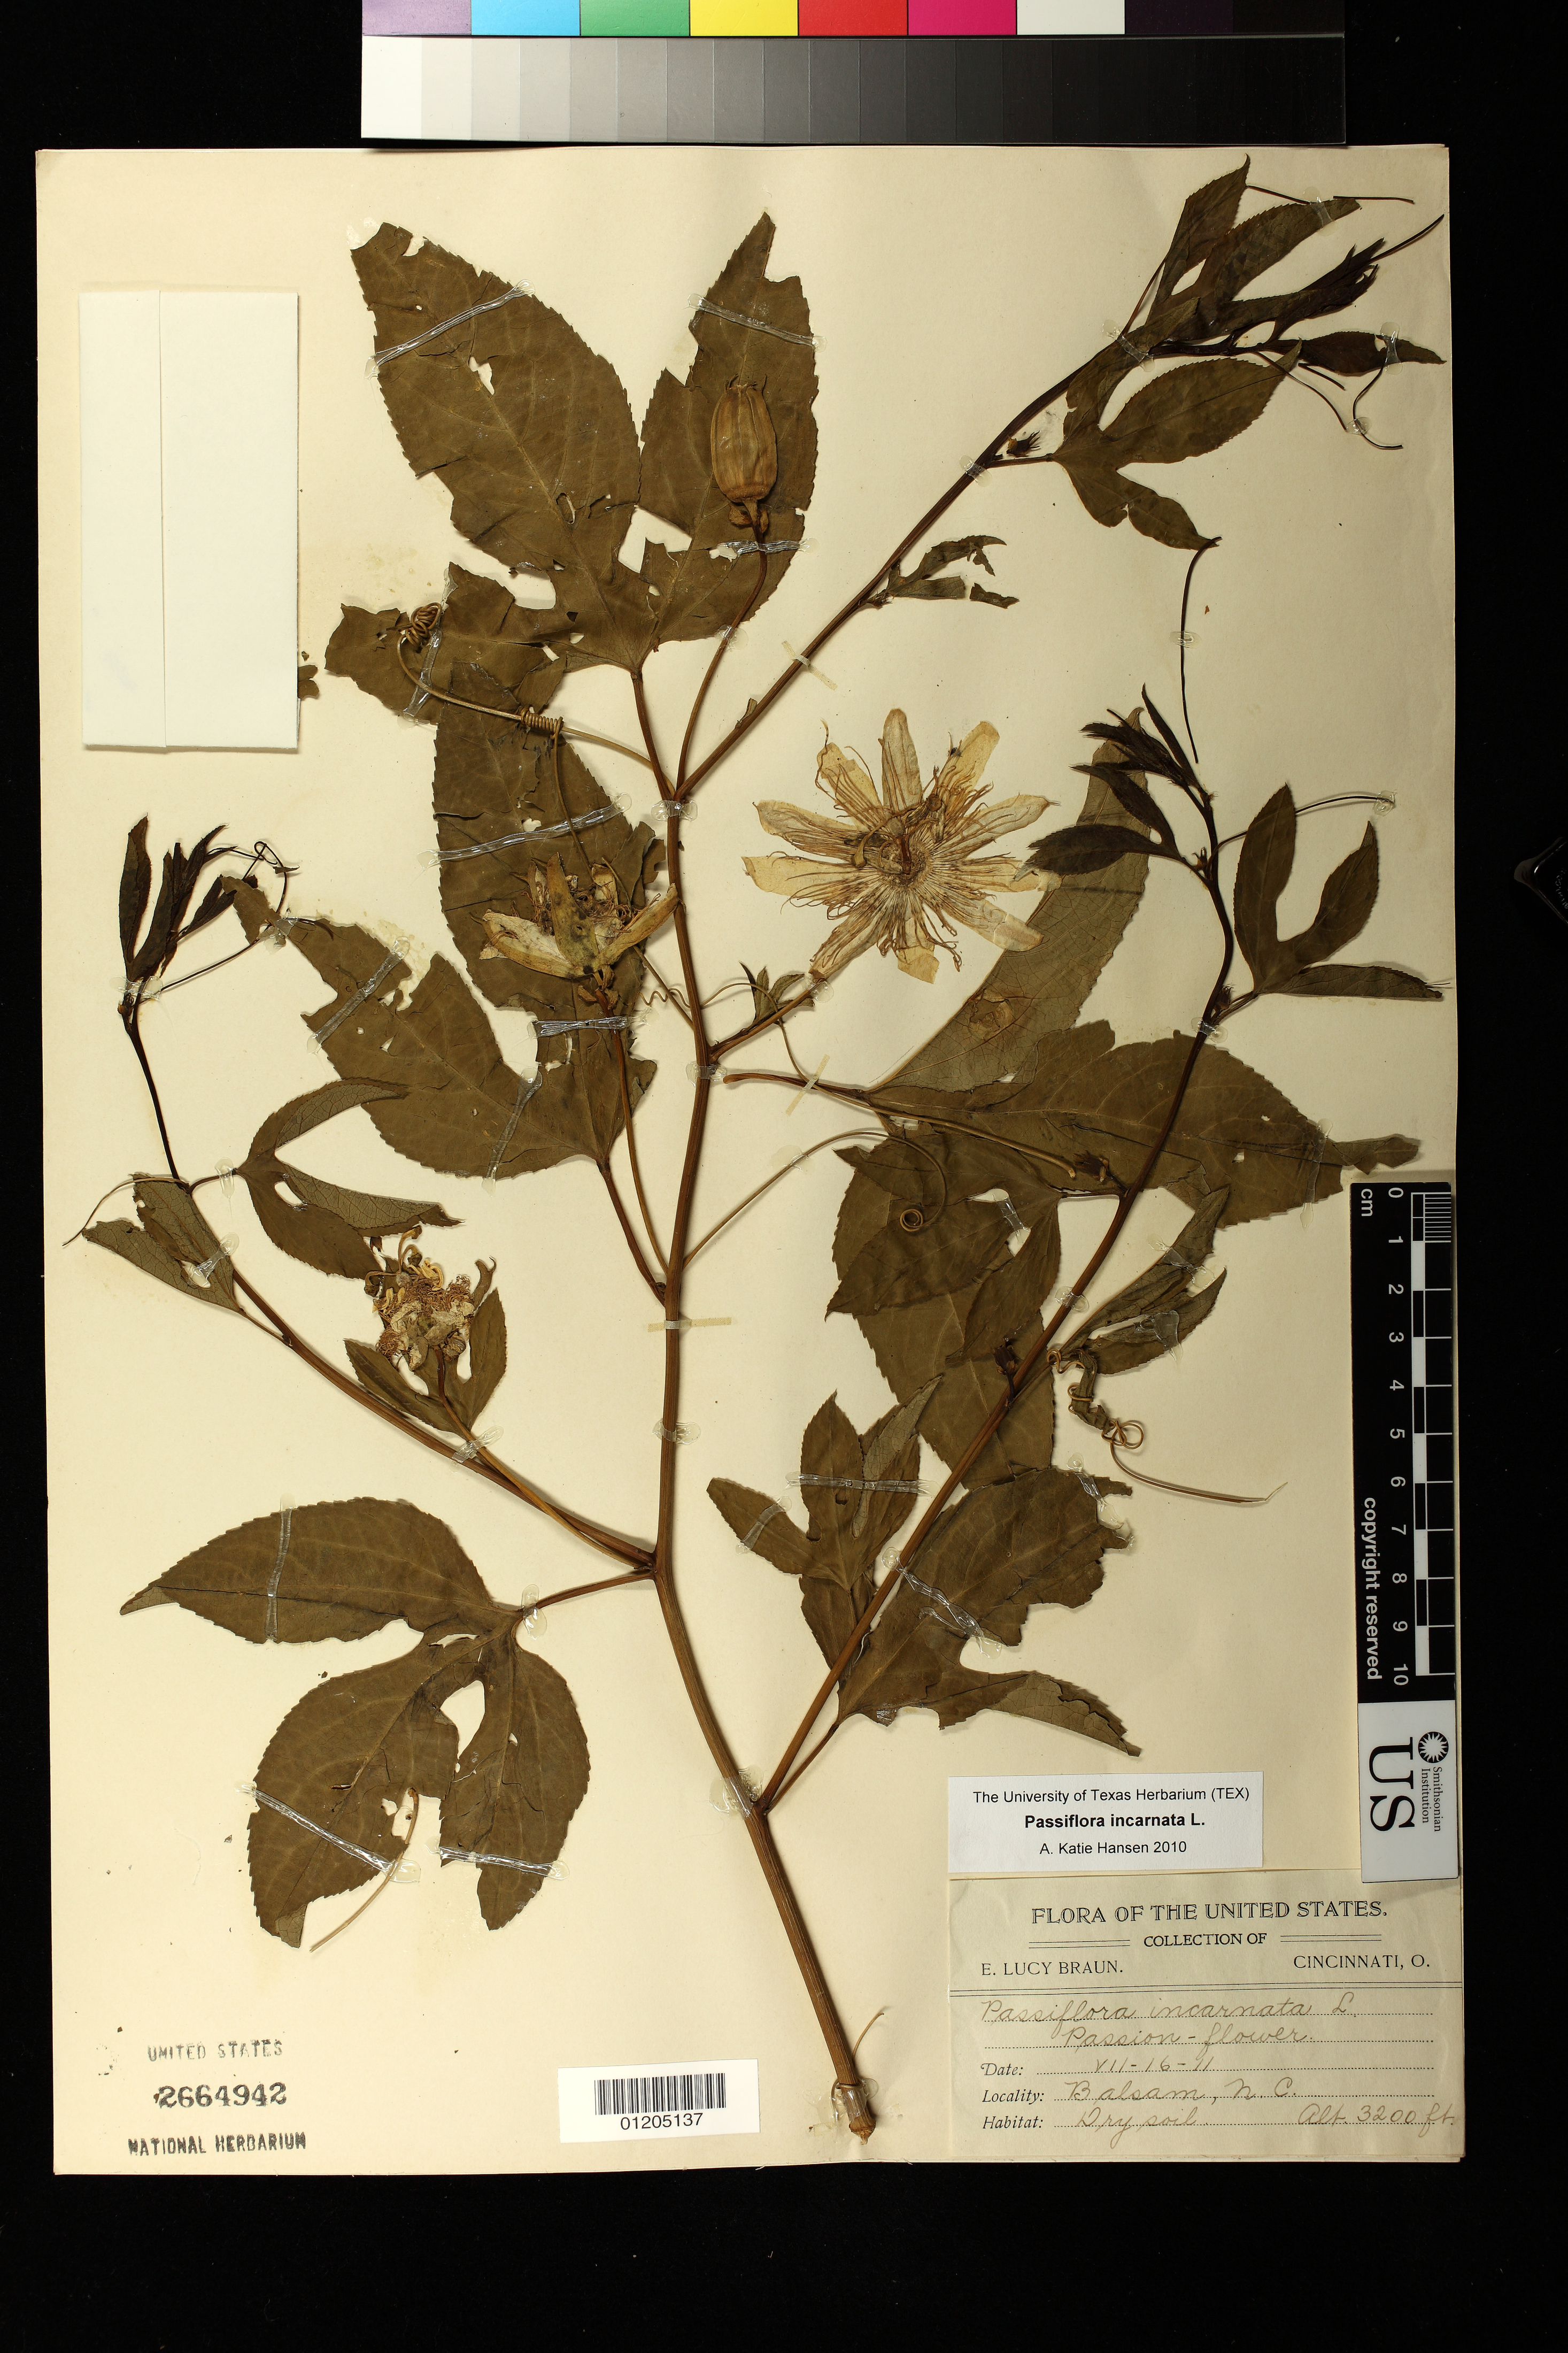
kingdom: Plantae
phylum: Tracheophyta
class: Magnoliopsida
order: Malpighiales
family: Passifloraceae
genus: Passiflora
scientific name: Passiflora incarnata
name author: L.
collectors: E. L. Braun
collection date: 1911-07-16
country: United States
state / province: North Carolina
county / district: Jackson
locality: Balsam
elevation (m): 975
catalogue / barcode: US 2664942